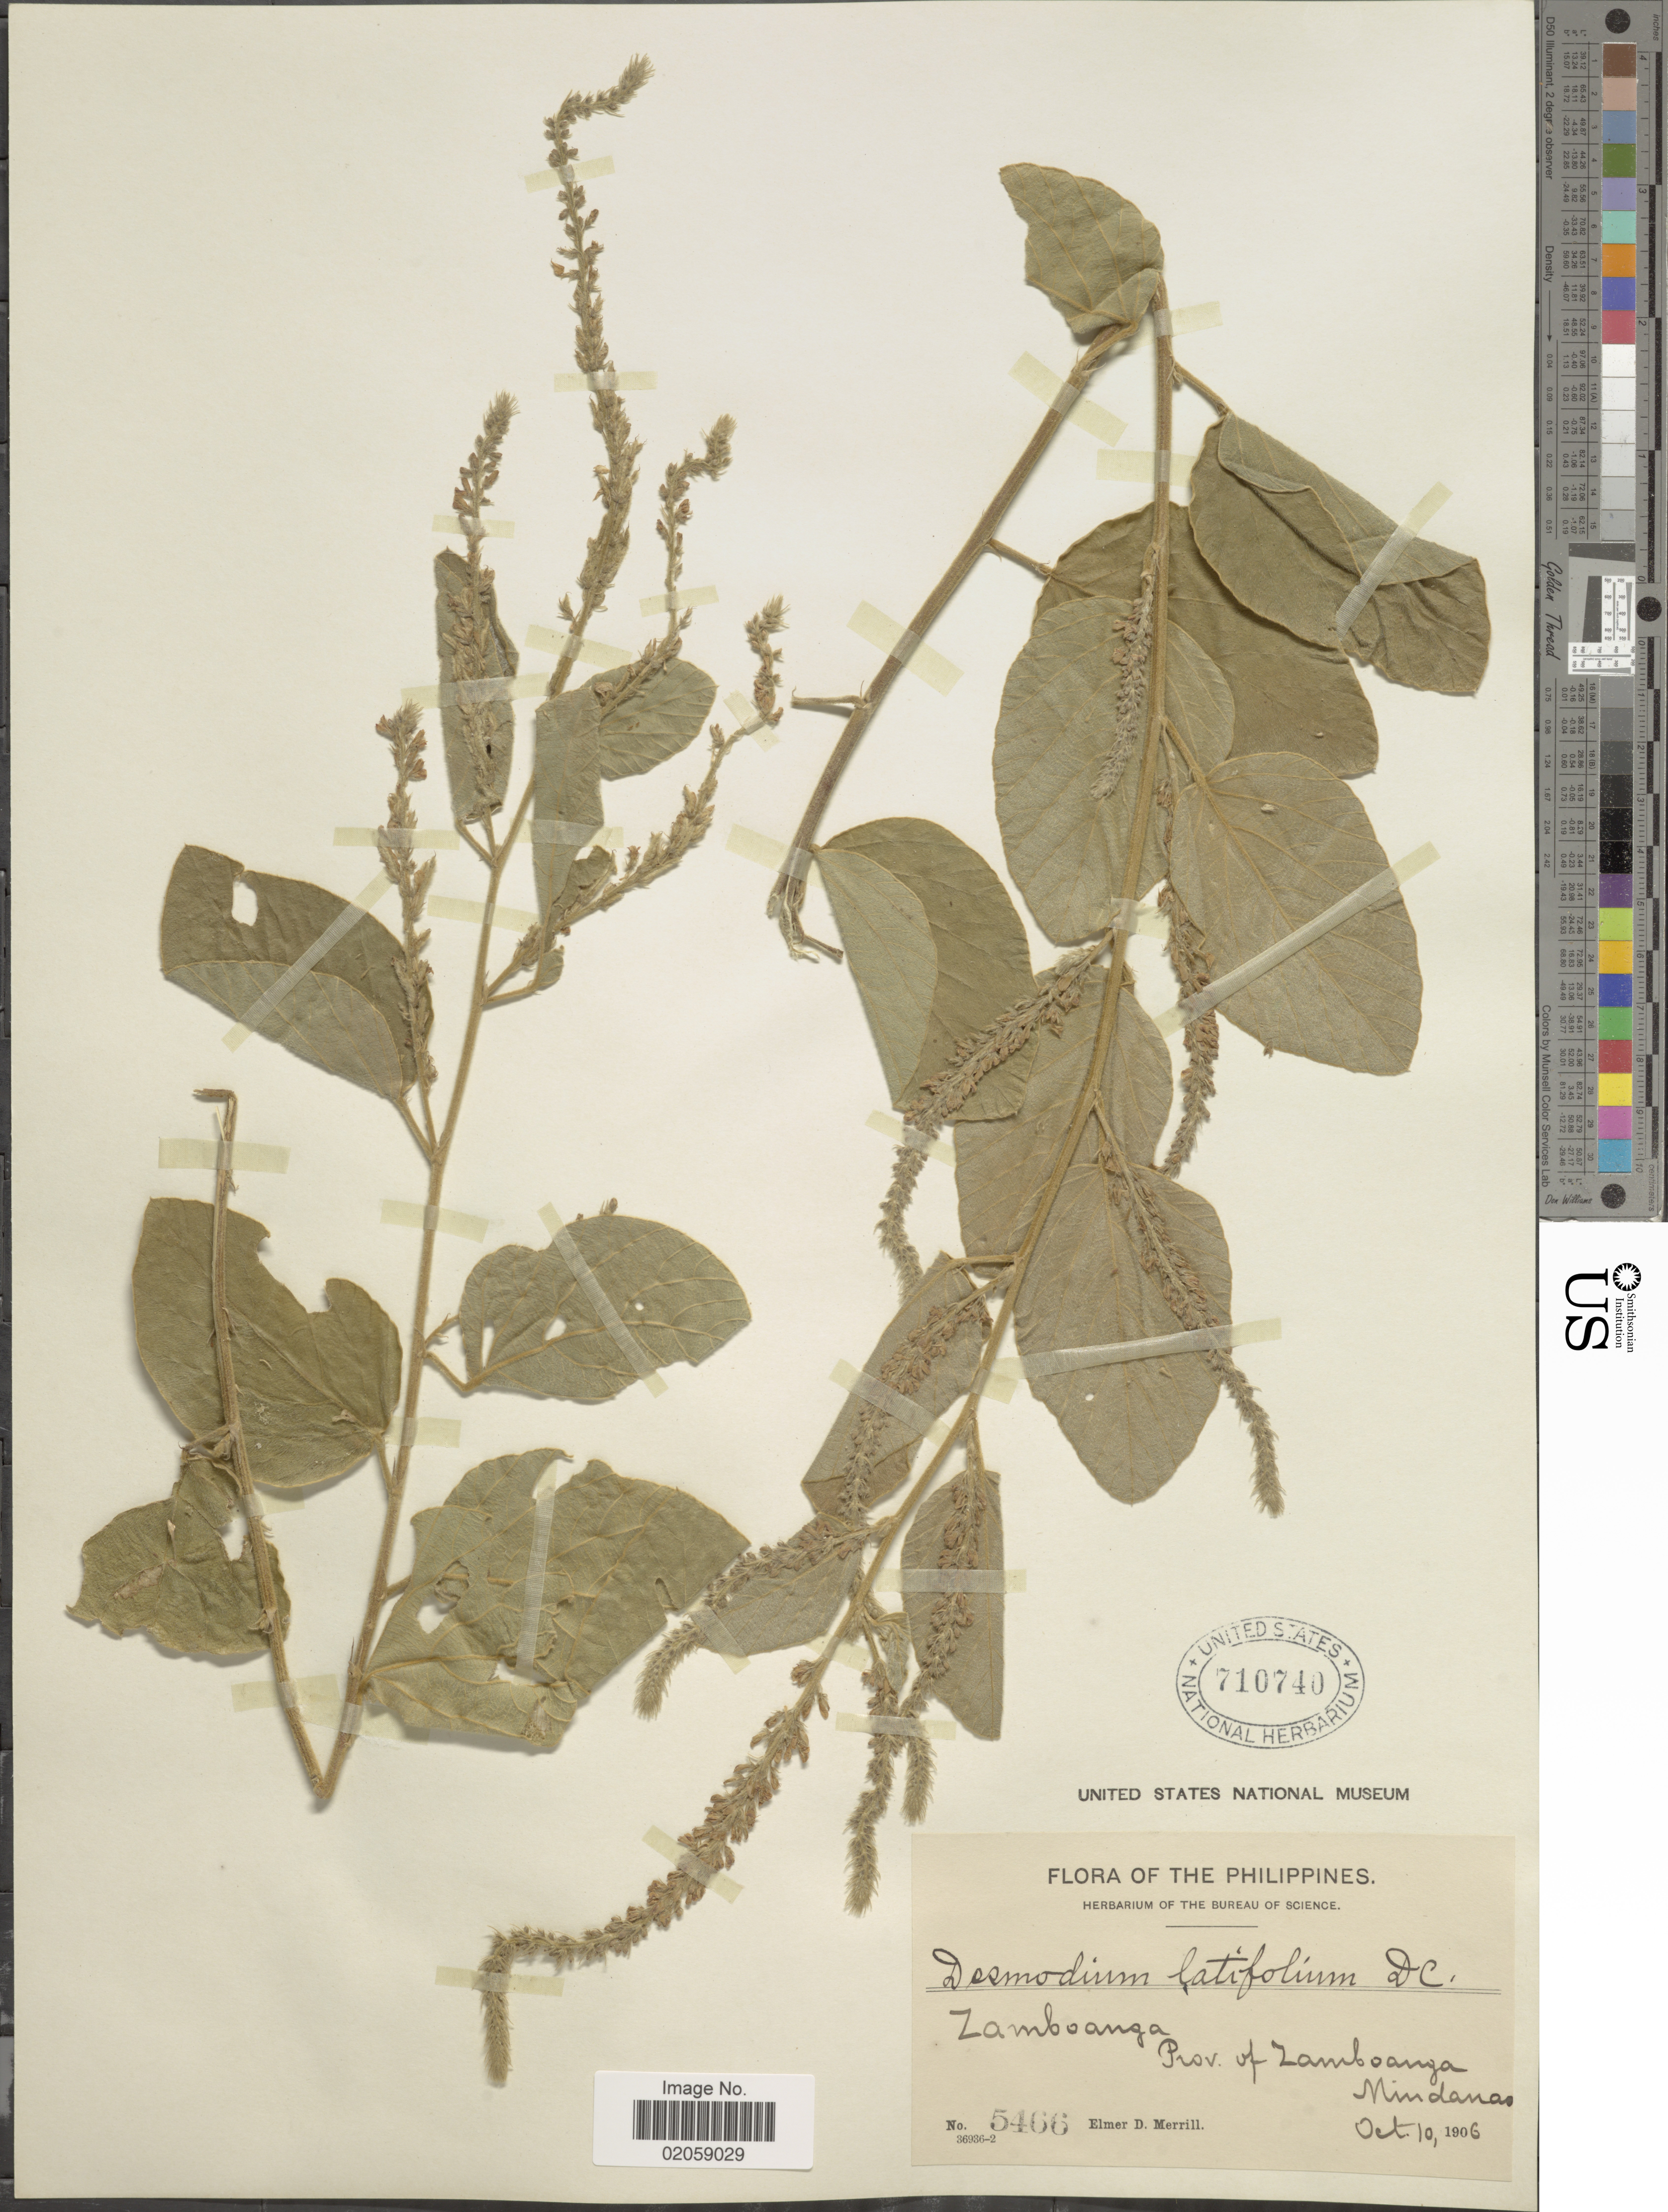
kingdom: Plantae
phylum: Tracheophyta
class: Magnoliopsida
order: Fabales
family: Fabaceae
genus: Polhillides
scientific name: Polhillides velutina subsp. velutina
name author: (Willd.) H. Ohashi & K. Ohashi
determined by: Strong, Mark T., (BOT), Smithsonian Institution - National Museum of Natural History (UNITED STATES)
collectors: E. D. Merrill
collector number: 5466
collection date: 1906-10-10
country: Philippines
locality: Zamboanga, Prov. of Zamboanga. Mindanao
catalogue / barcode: US 710740